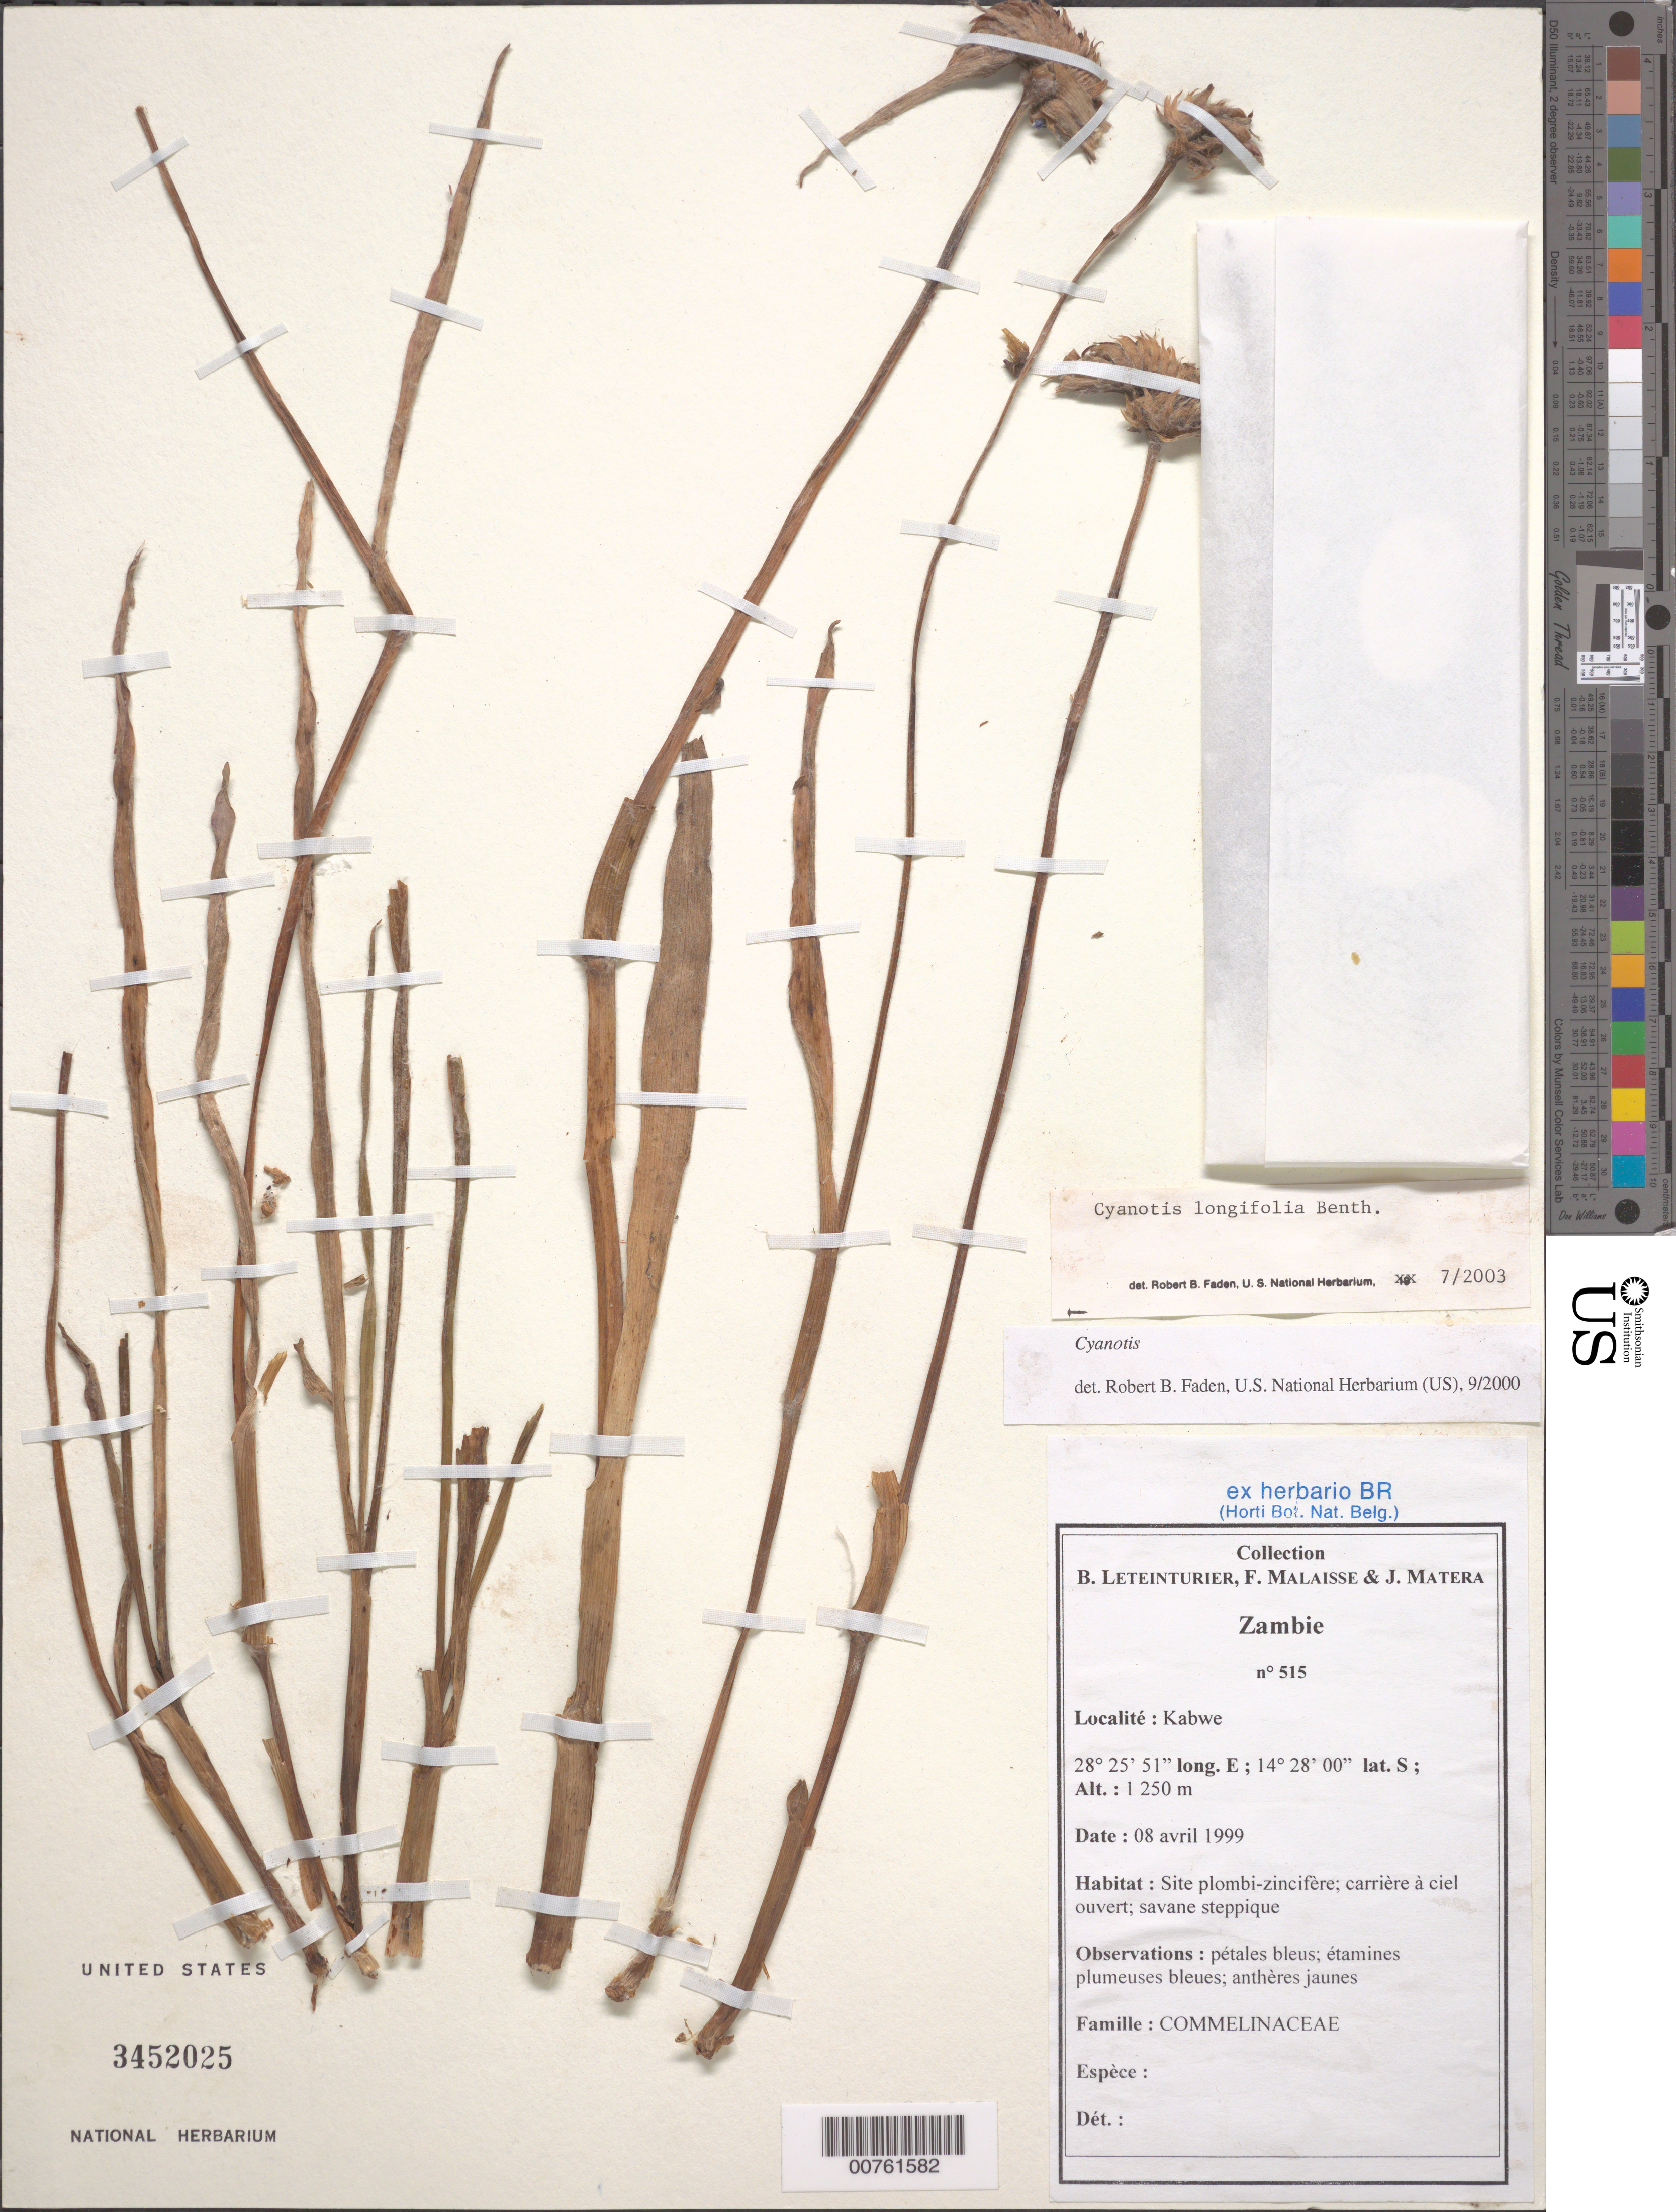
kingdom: Plantae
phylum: Tracheophyta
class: Liliopsida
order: Commelinales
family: Commelinaceae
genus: Cyanotis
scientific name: Cyanotis longifolia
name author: Benth.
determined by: Faden, Robert B., (US), Smithsonian Institution - National Museum of Natural History (UNITED STATES)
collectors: B. Leteinturier, F. Malaisse & J. Matera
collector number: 515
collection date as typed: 08 Apr 1999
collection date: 1999-04-08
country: Zambia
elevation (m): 1250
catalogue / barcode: US 3452025